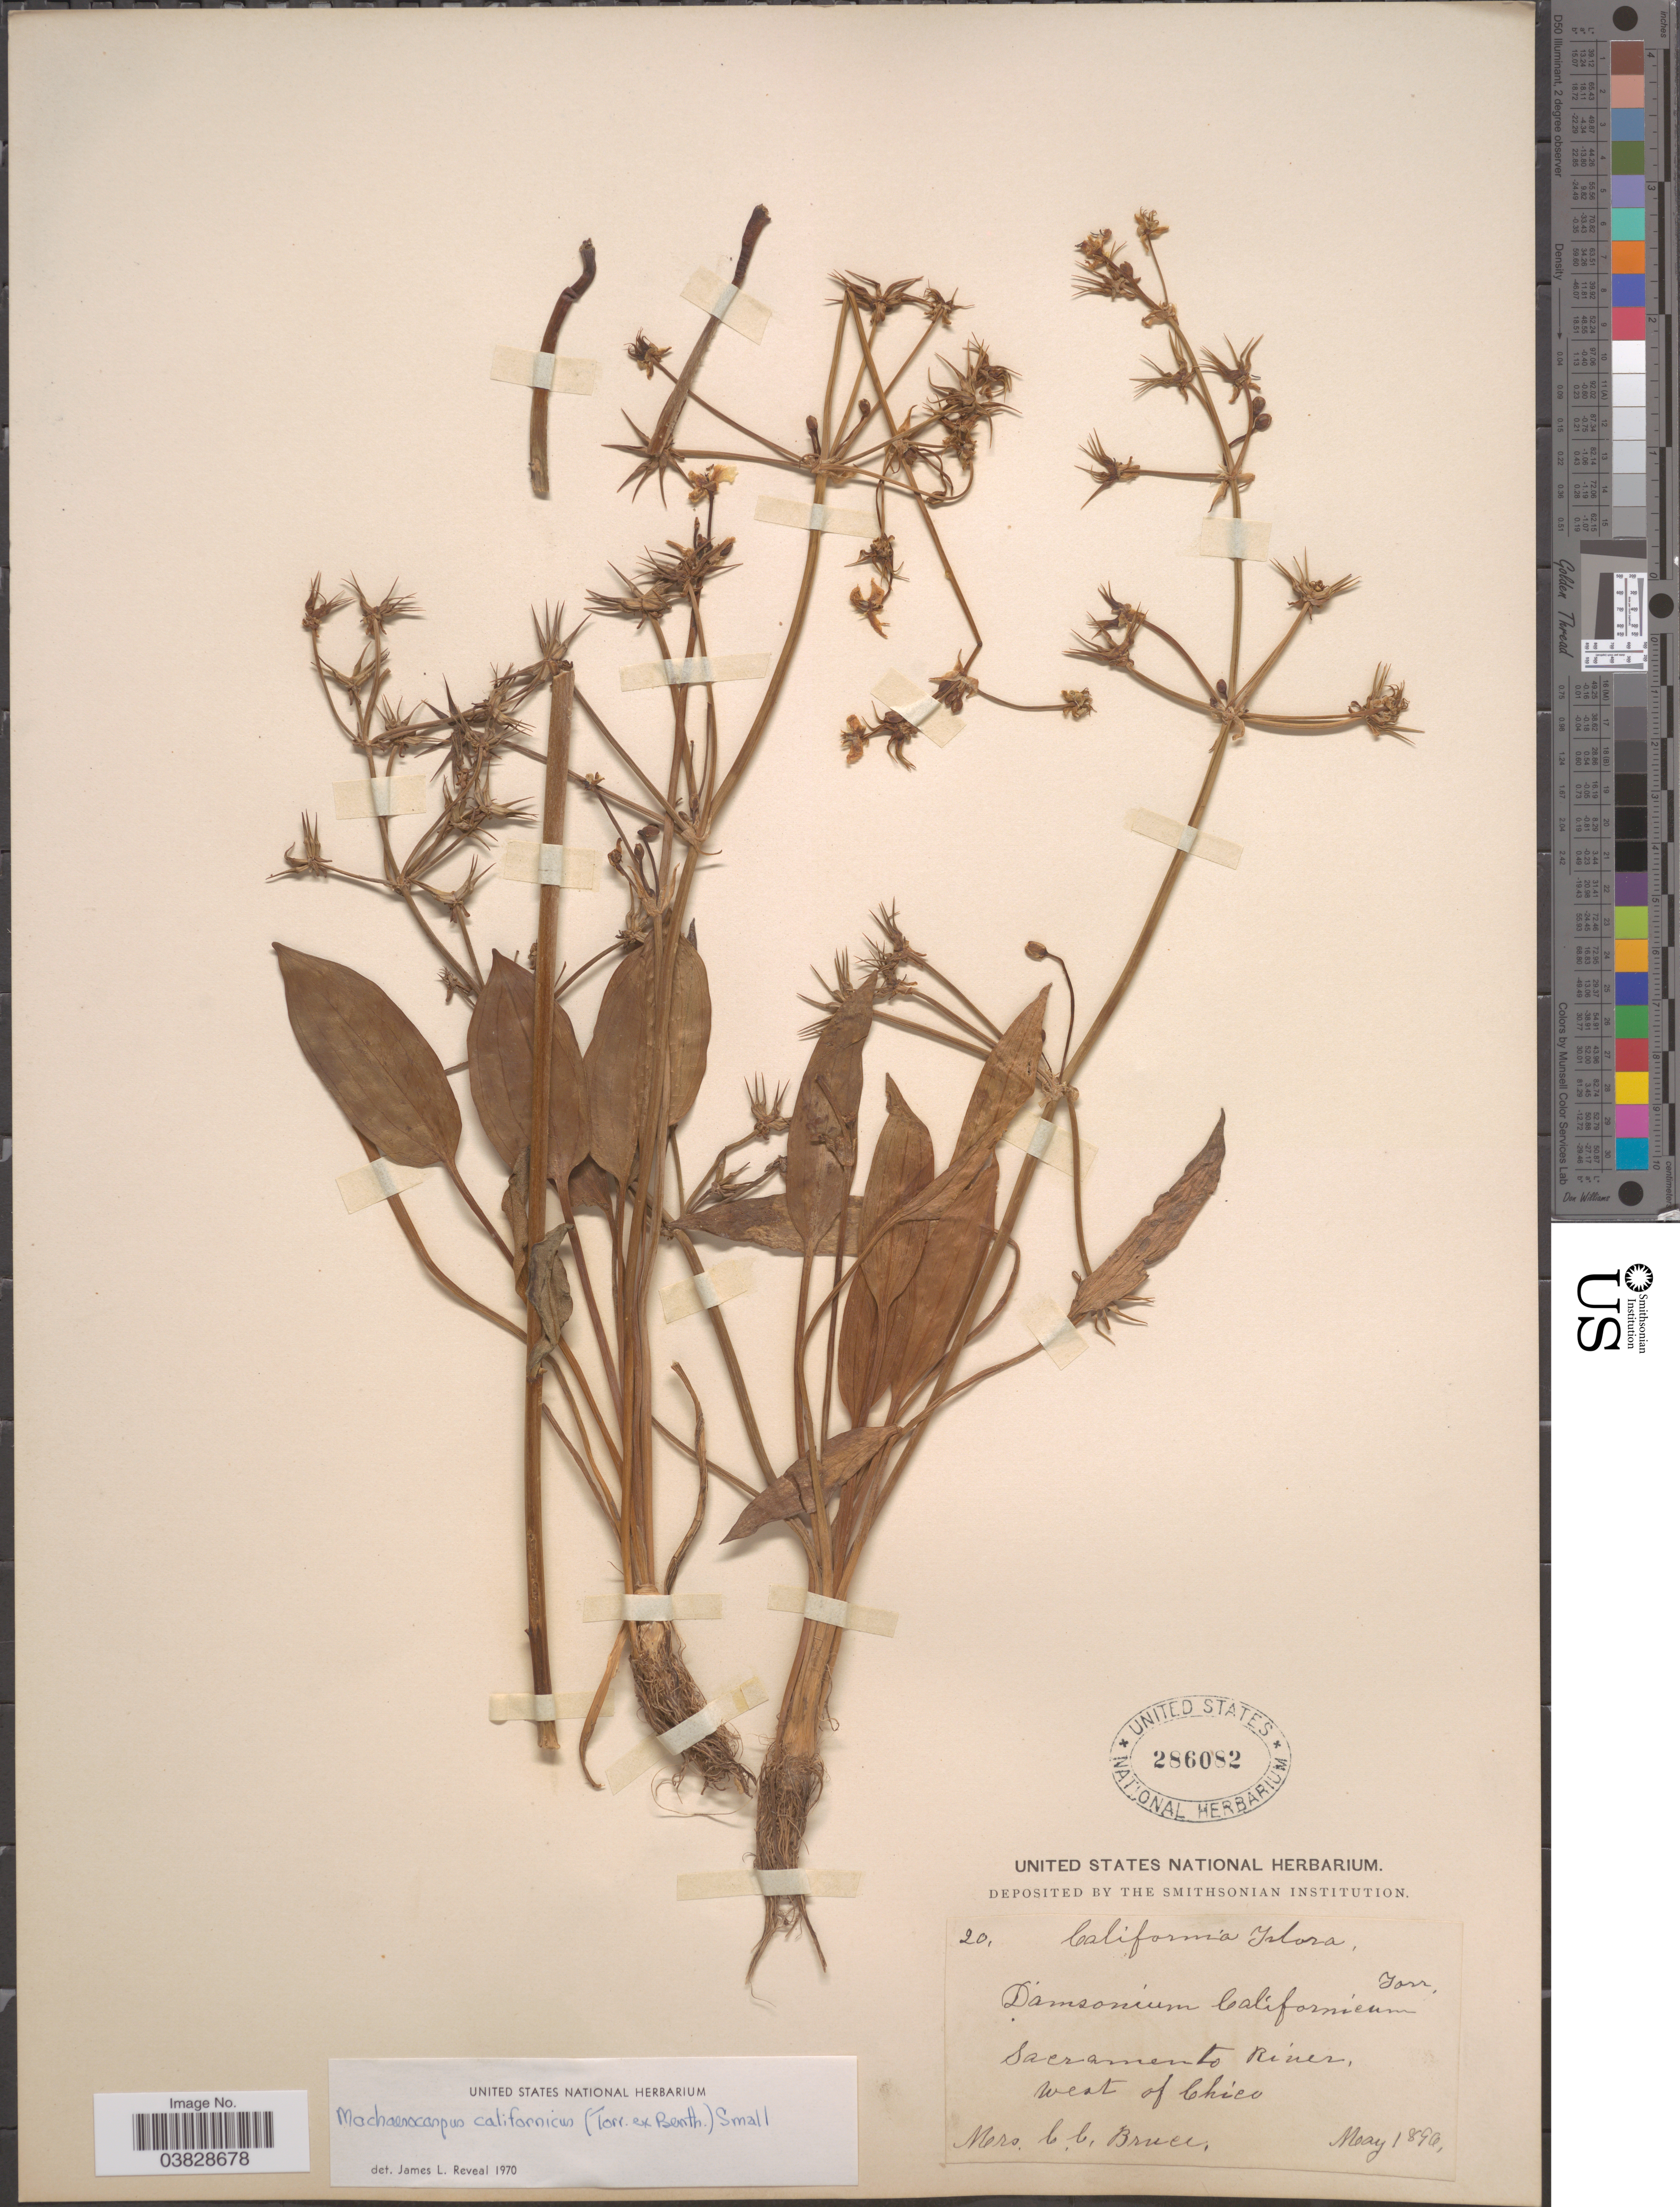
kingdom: Plantae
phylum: Tracheophyta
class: Liliopsida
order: Alismatales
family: Alismataceae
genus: Damasonium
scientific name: Damasonium californicum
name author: Torr.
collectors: C. Bruce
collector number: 20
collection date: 1890-05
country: United States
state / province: California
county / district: Butte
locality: Sacramento River, West of Chico.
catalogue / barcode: US 286082